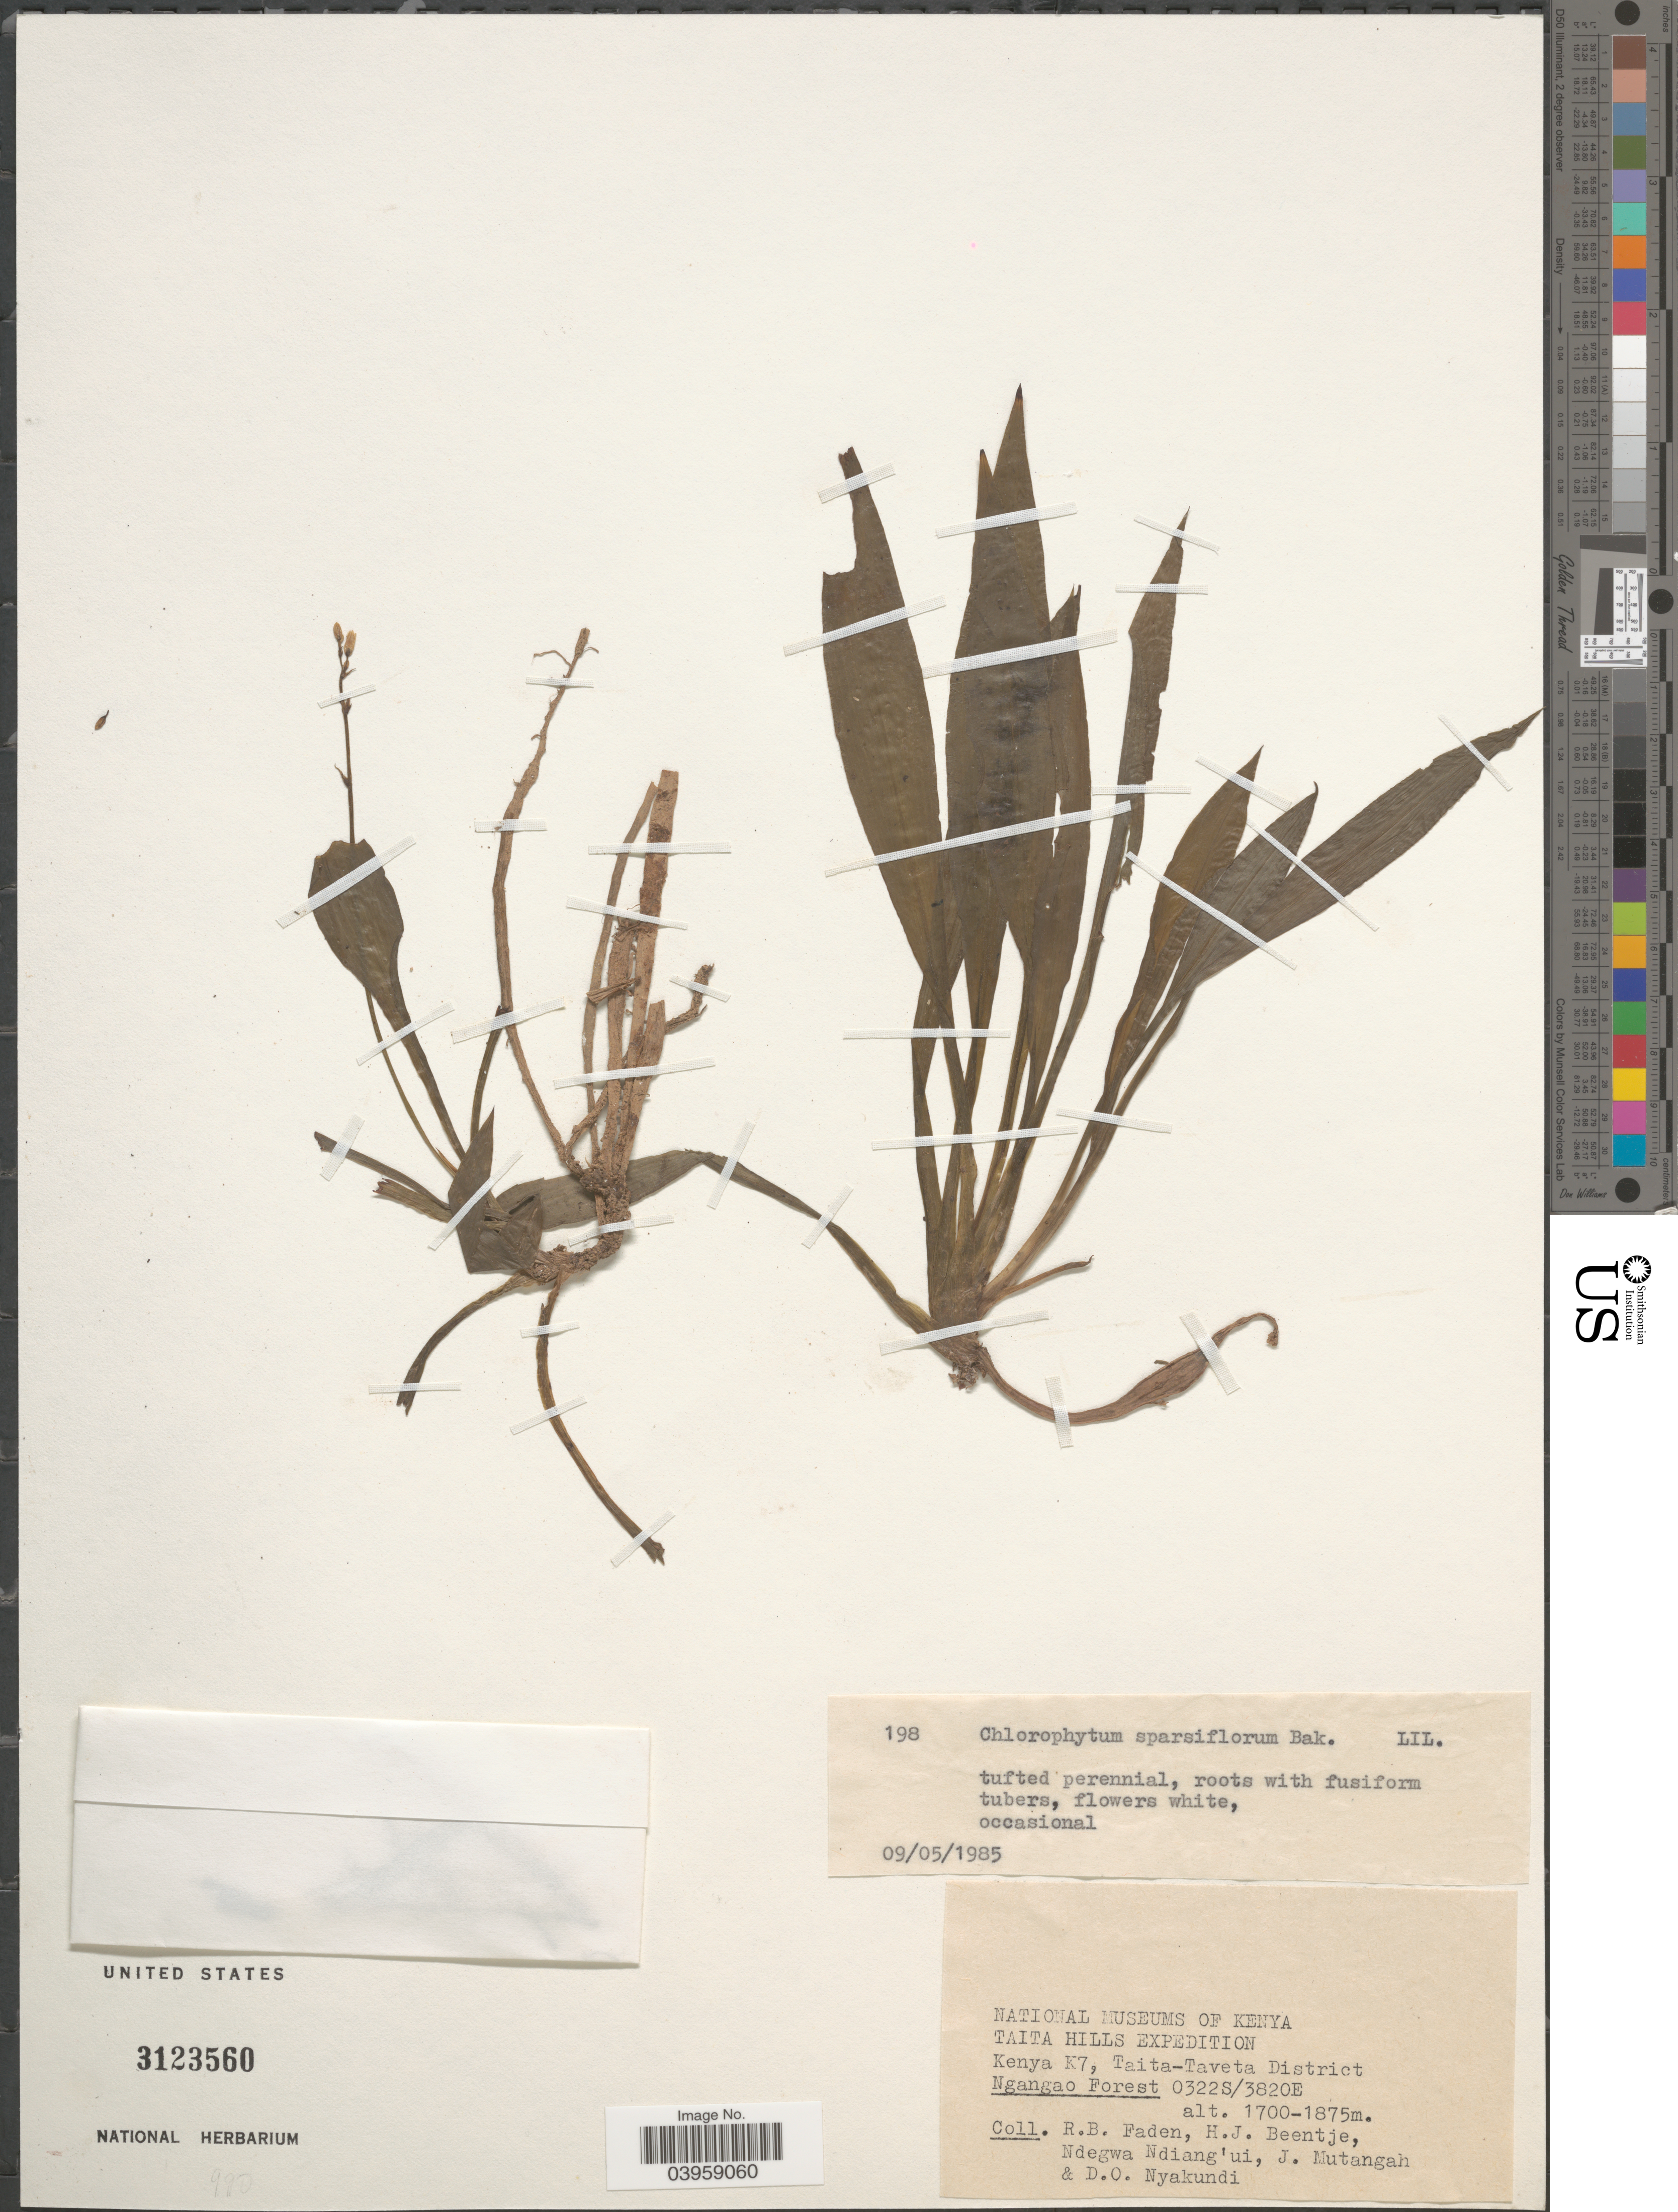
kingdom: Plantae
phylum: Tracheophyta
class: Liliopsida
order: Asparagales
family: Asparagaceae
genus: Chlorophytum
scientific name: Chlorophytum sparsiflorum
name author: Baker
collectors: R. B. Faden, H. J. Beentje, Ndegwa Ndiang'ui, J. Mutangah & D. Nyakundi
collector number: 198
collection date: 1985-05-09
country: Kenya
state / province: Taita Taveta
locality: Kenya K7, Taita-Taveta District. Ngangao Forest.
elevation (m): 1700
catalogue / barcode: US 3123560